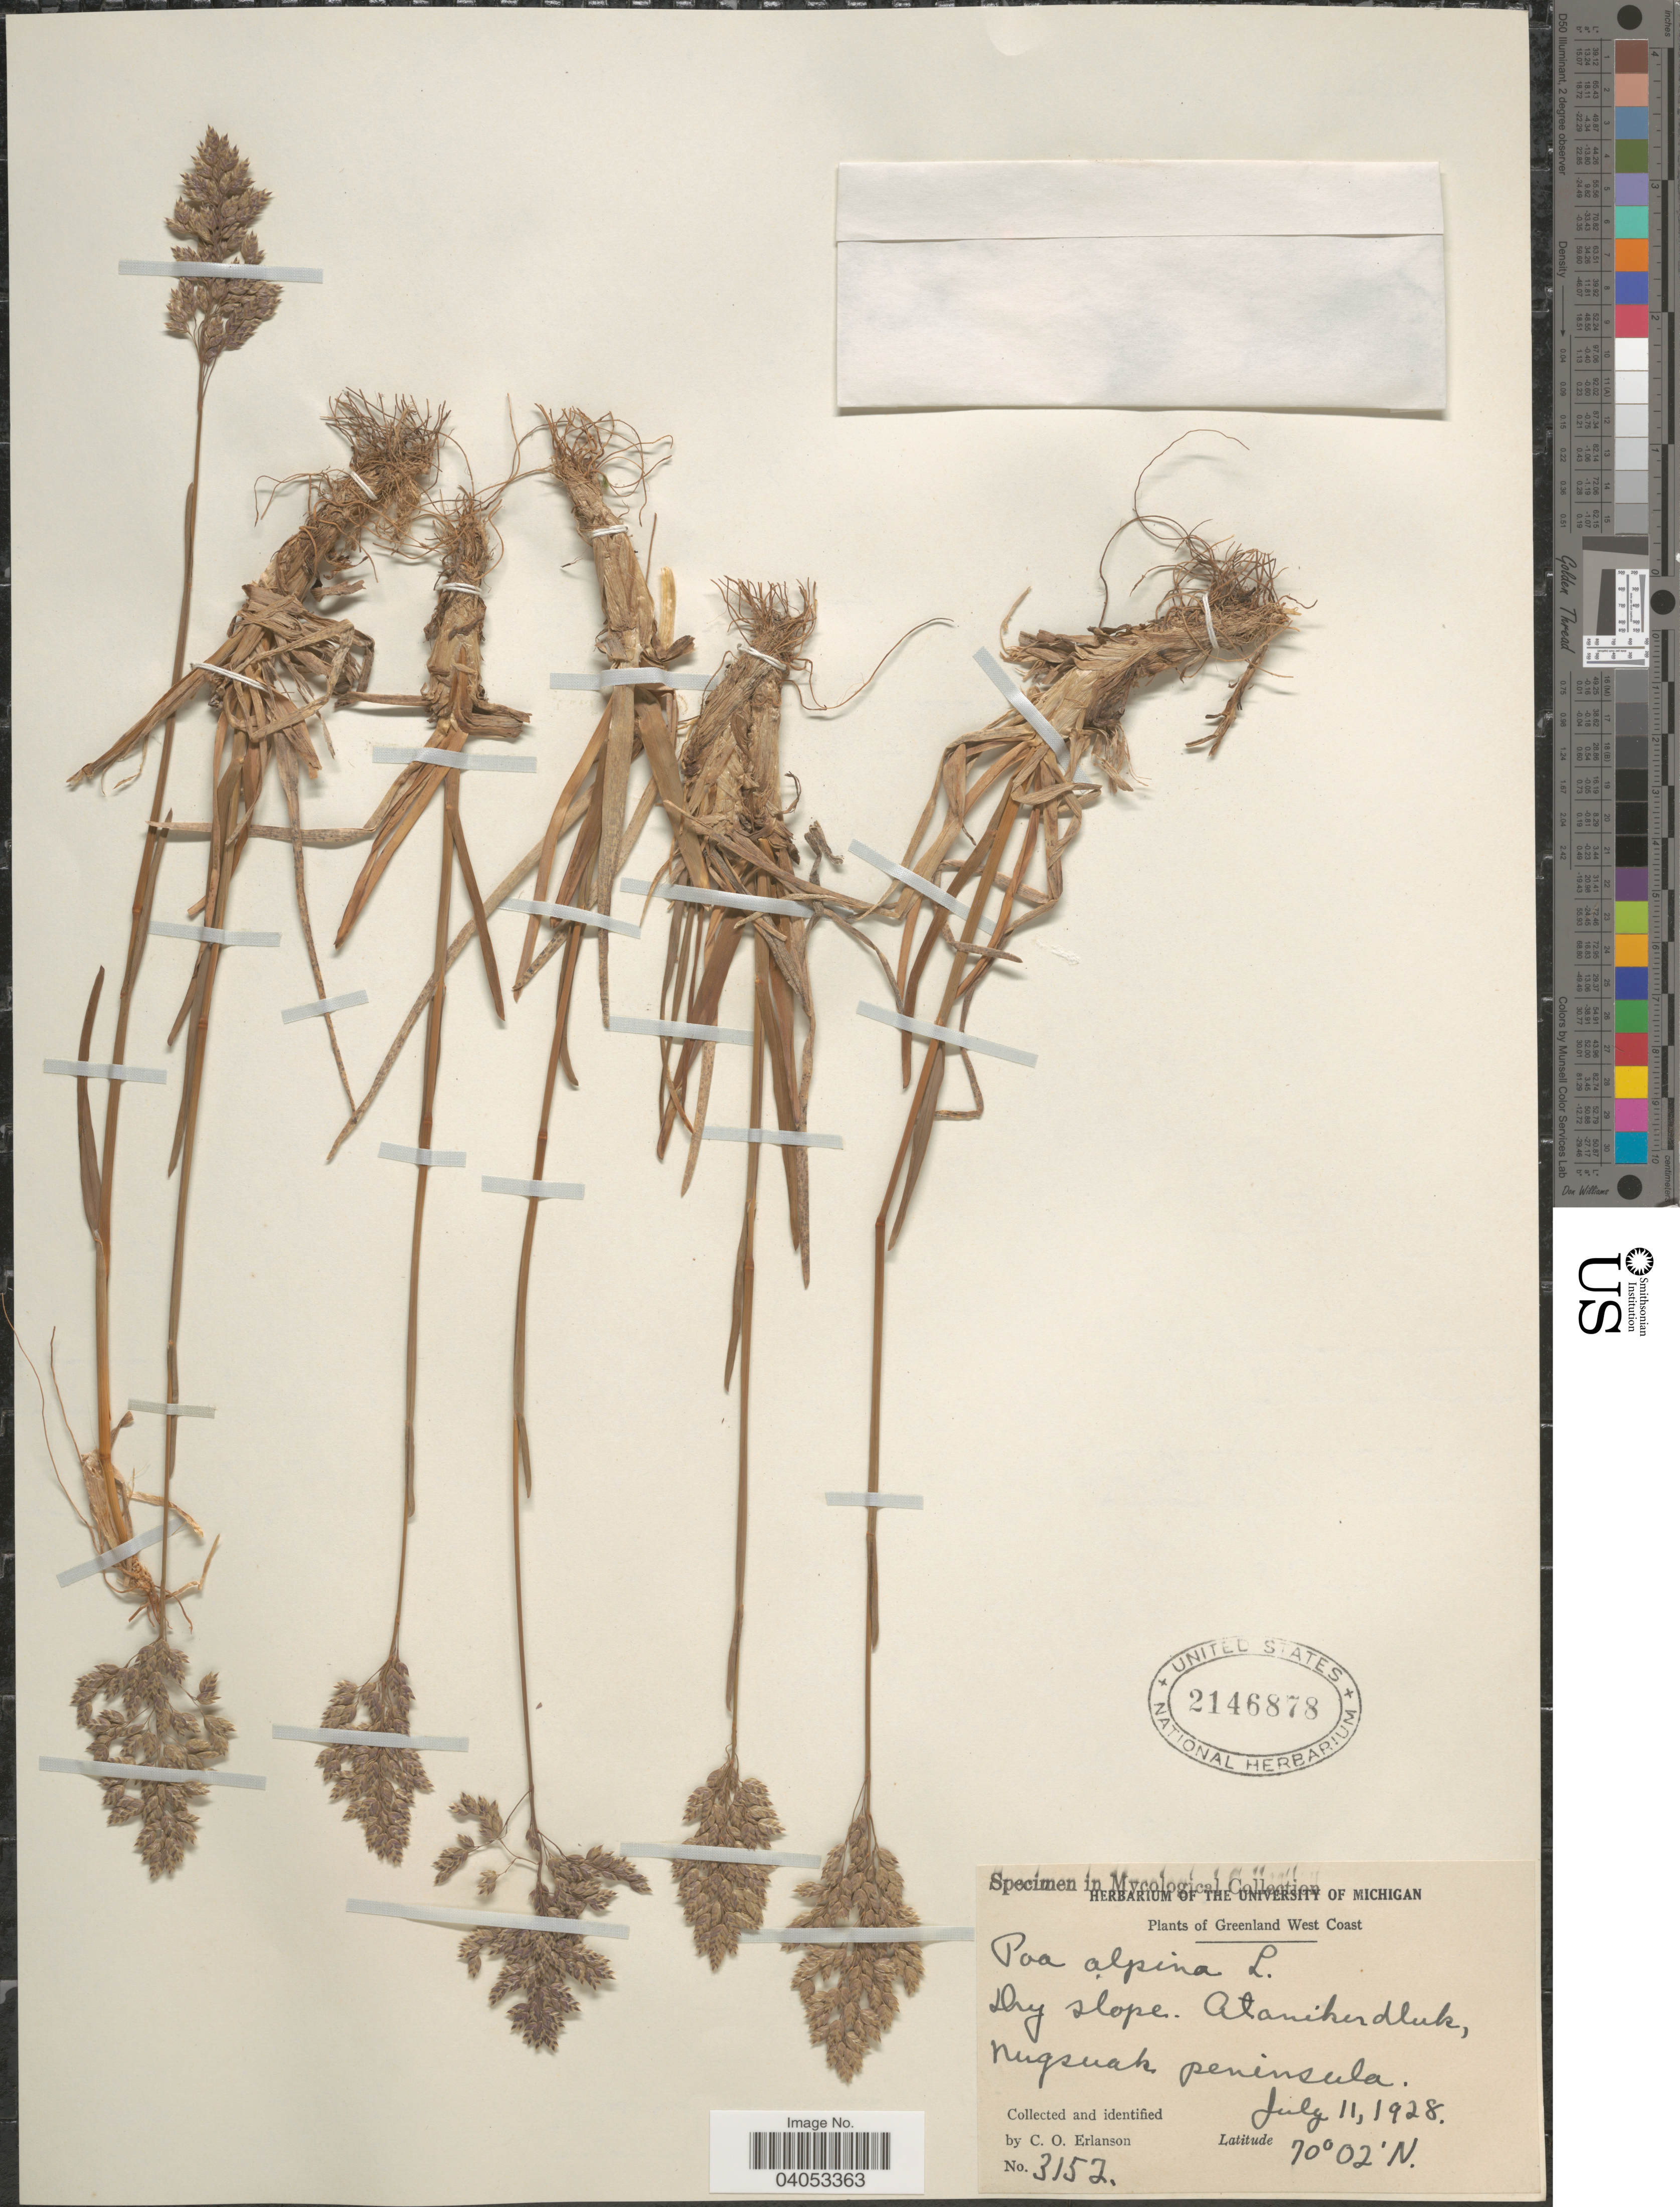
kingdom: Plantae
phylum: Tracheophyta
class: Liliopsida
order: Poales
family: Poaceae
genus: Poa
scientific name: Poa alpina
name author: L.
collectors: C. O. Erlanson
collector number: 3152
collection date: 1928-07-11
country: Greenland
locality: Greenland West Coast. Atanikerdluk, Nugsuak peninsula.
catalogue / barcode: US 2146878